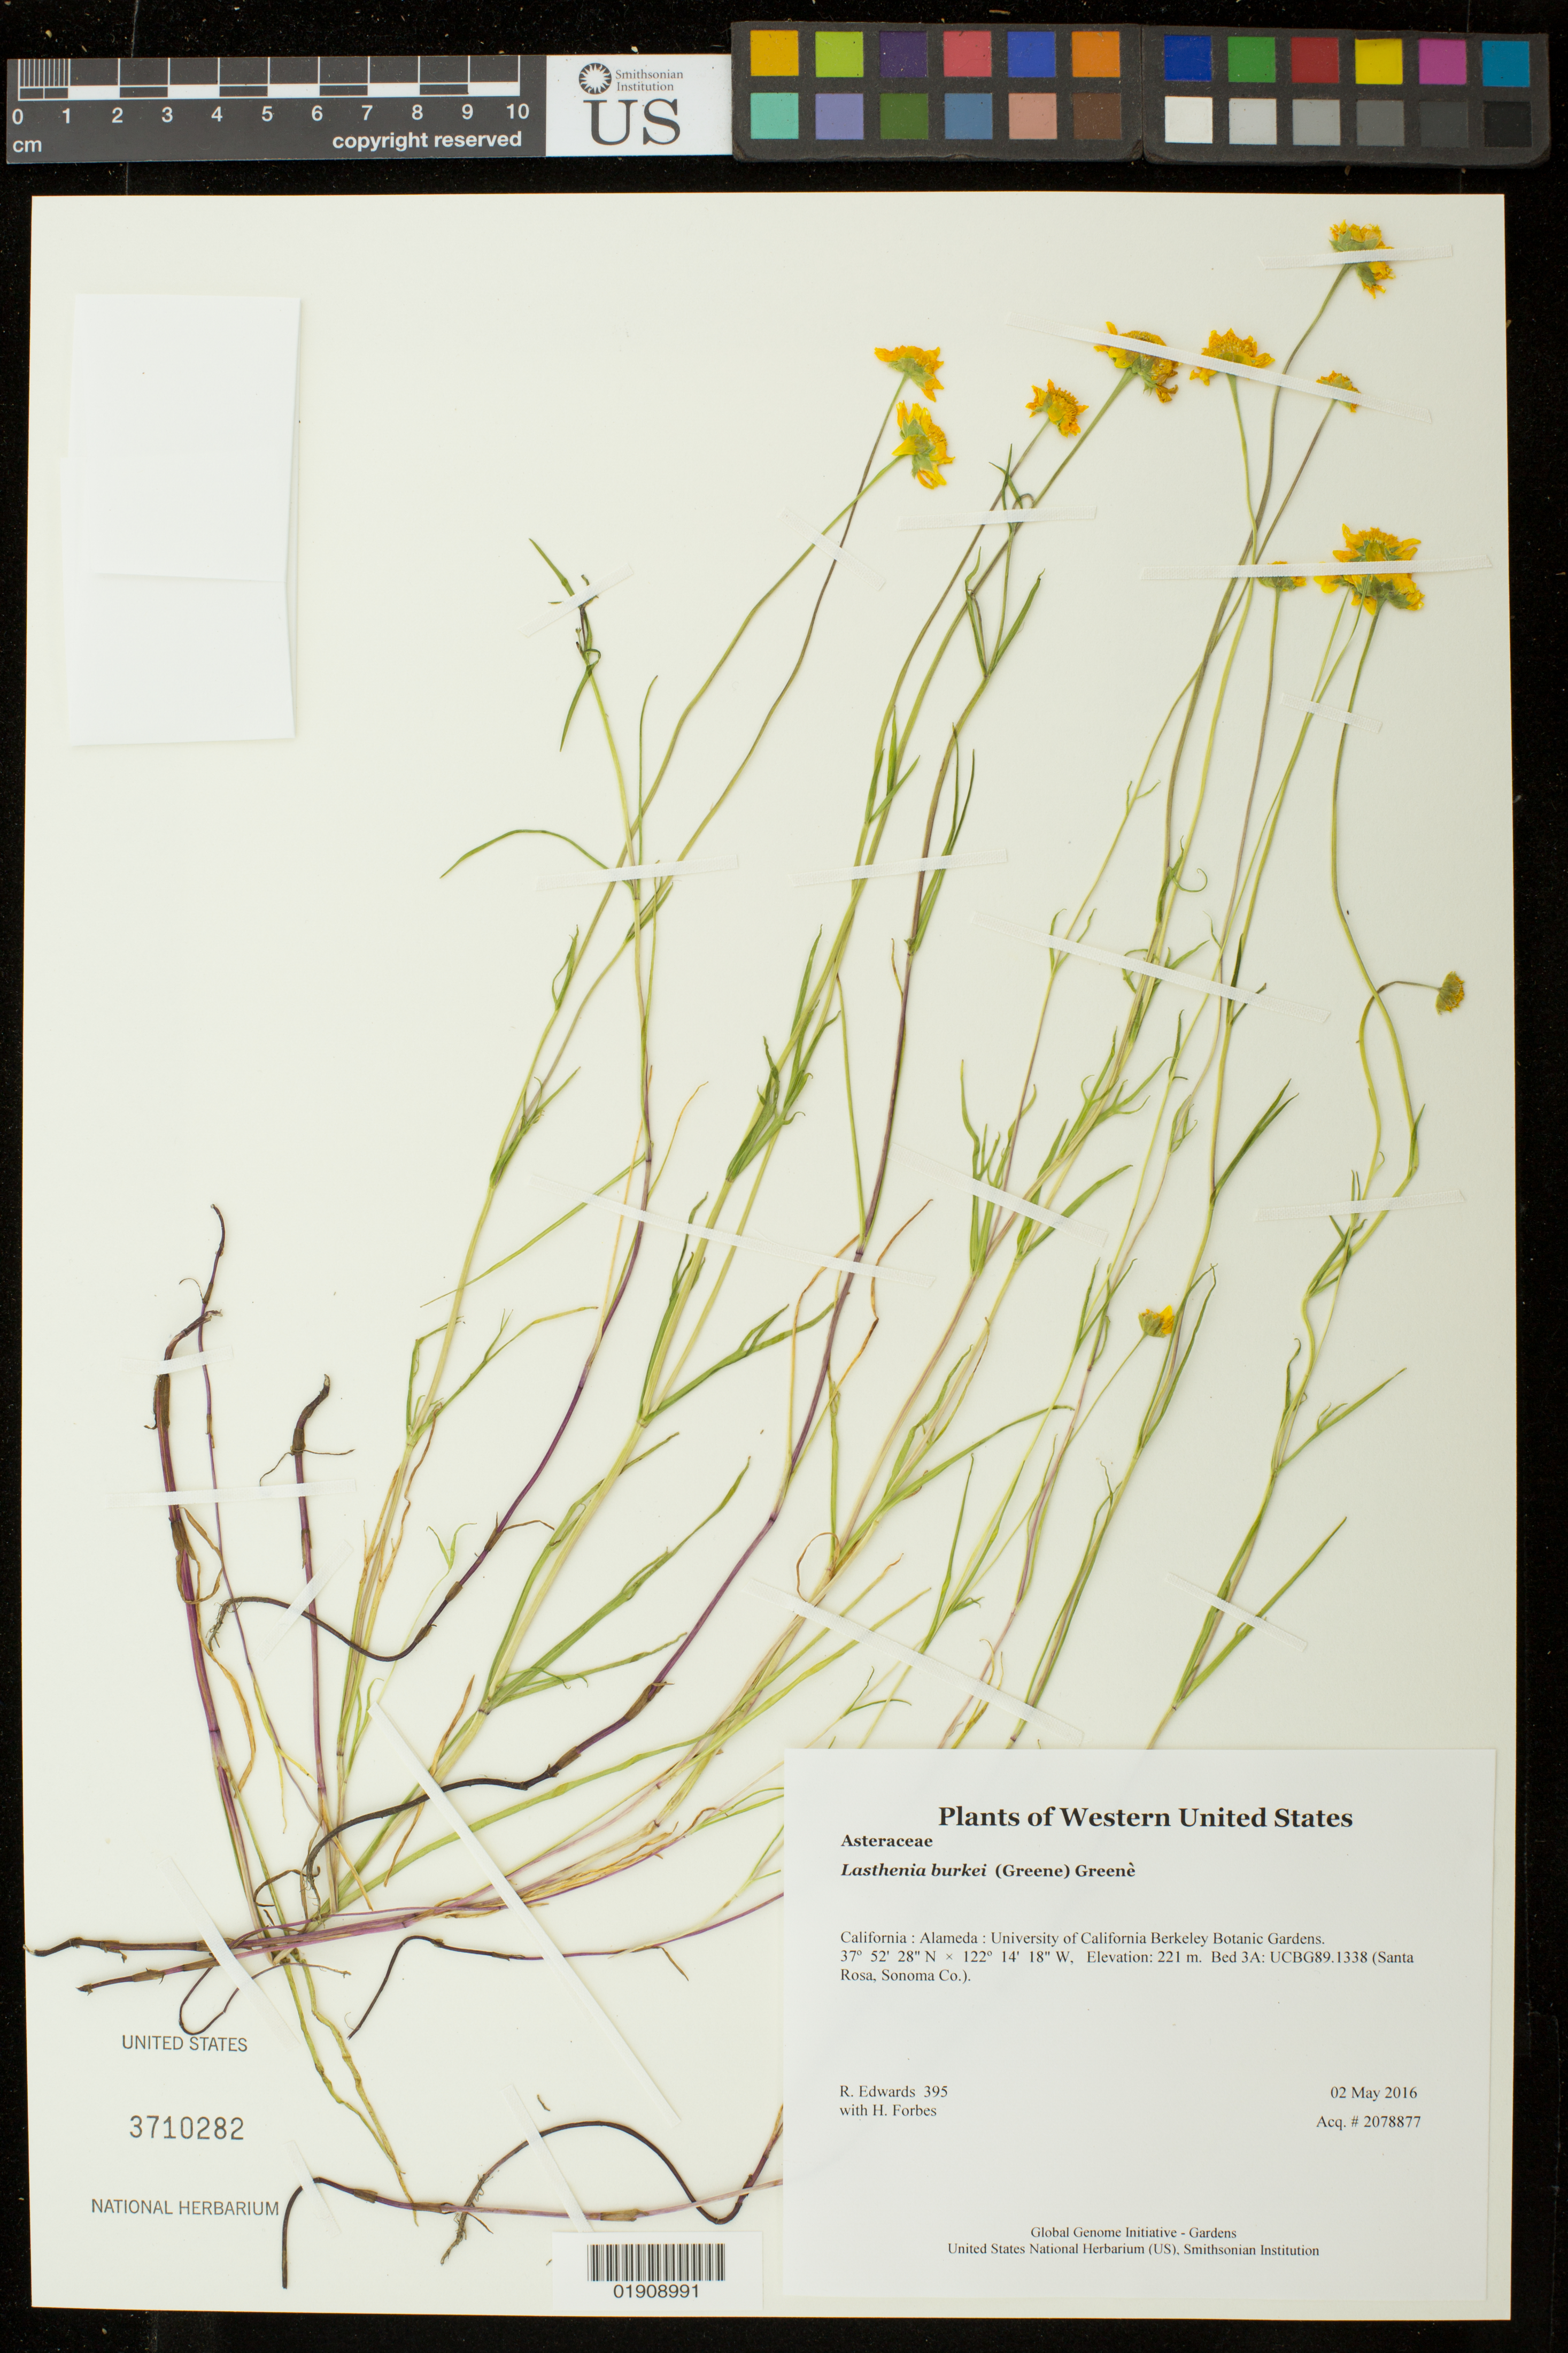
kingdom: Plantae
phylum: Tracheophyta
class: Magnoliopsida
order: Asterales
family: Asteraceae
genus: Lasthenia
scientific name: Lasthenia burkei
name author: (Greene) Greene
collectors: R.D. Edwards & H. Forbes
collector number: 395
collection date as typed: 2 May 2016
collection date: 2016-05-02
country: United States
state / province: California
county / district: Alameda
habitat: Bed 3A: UCBG89.1338 (Santa Rosa, Sonoma Co.)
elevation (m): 221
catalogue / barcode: US 3710282